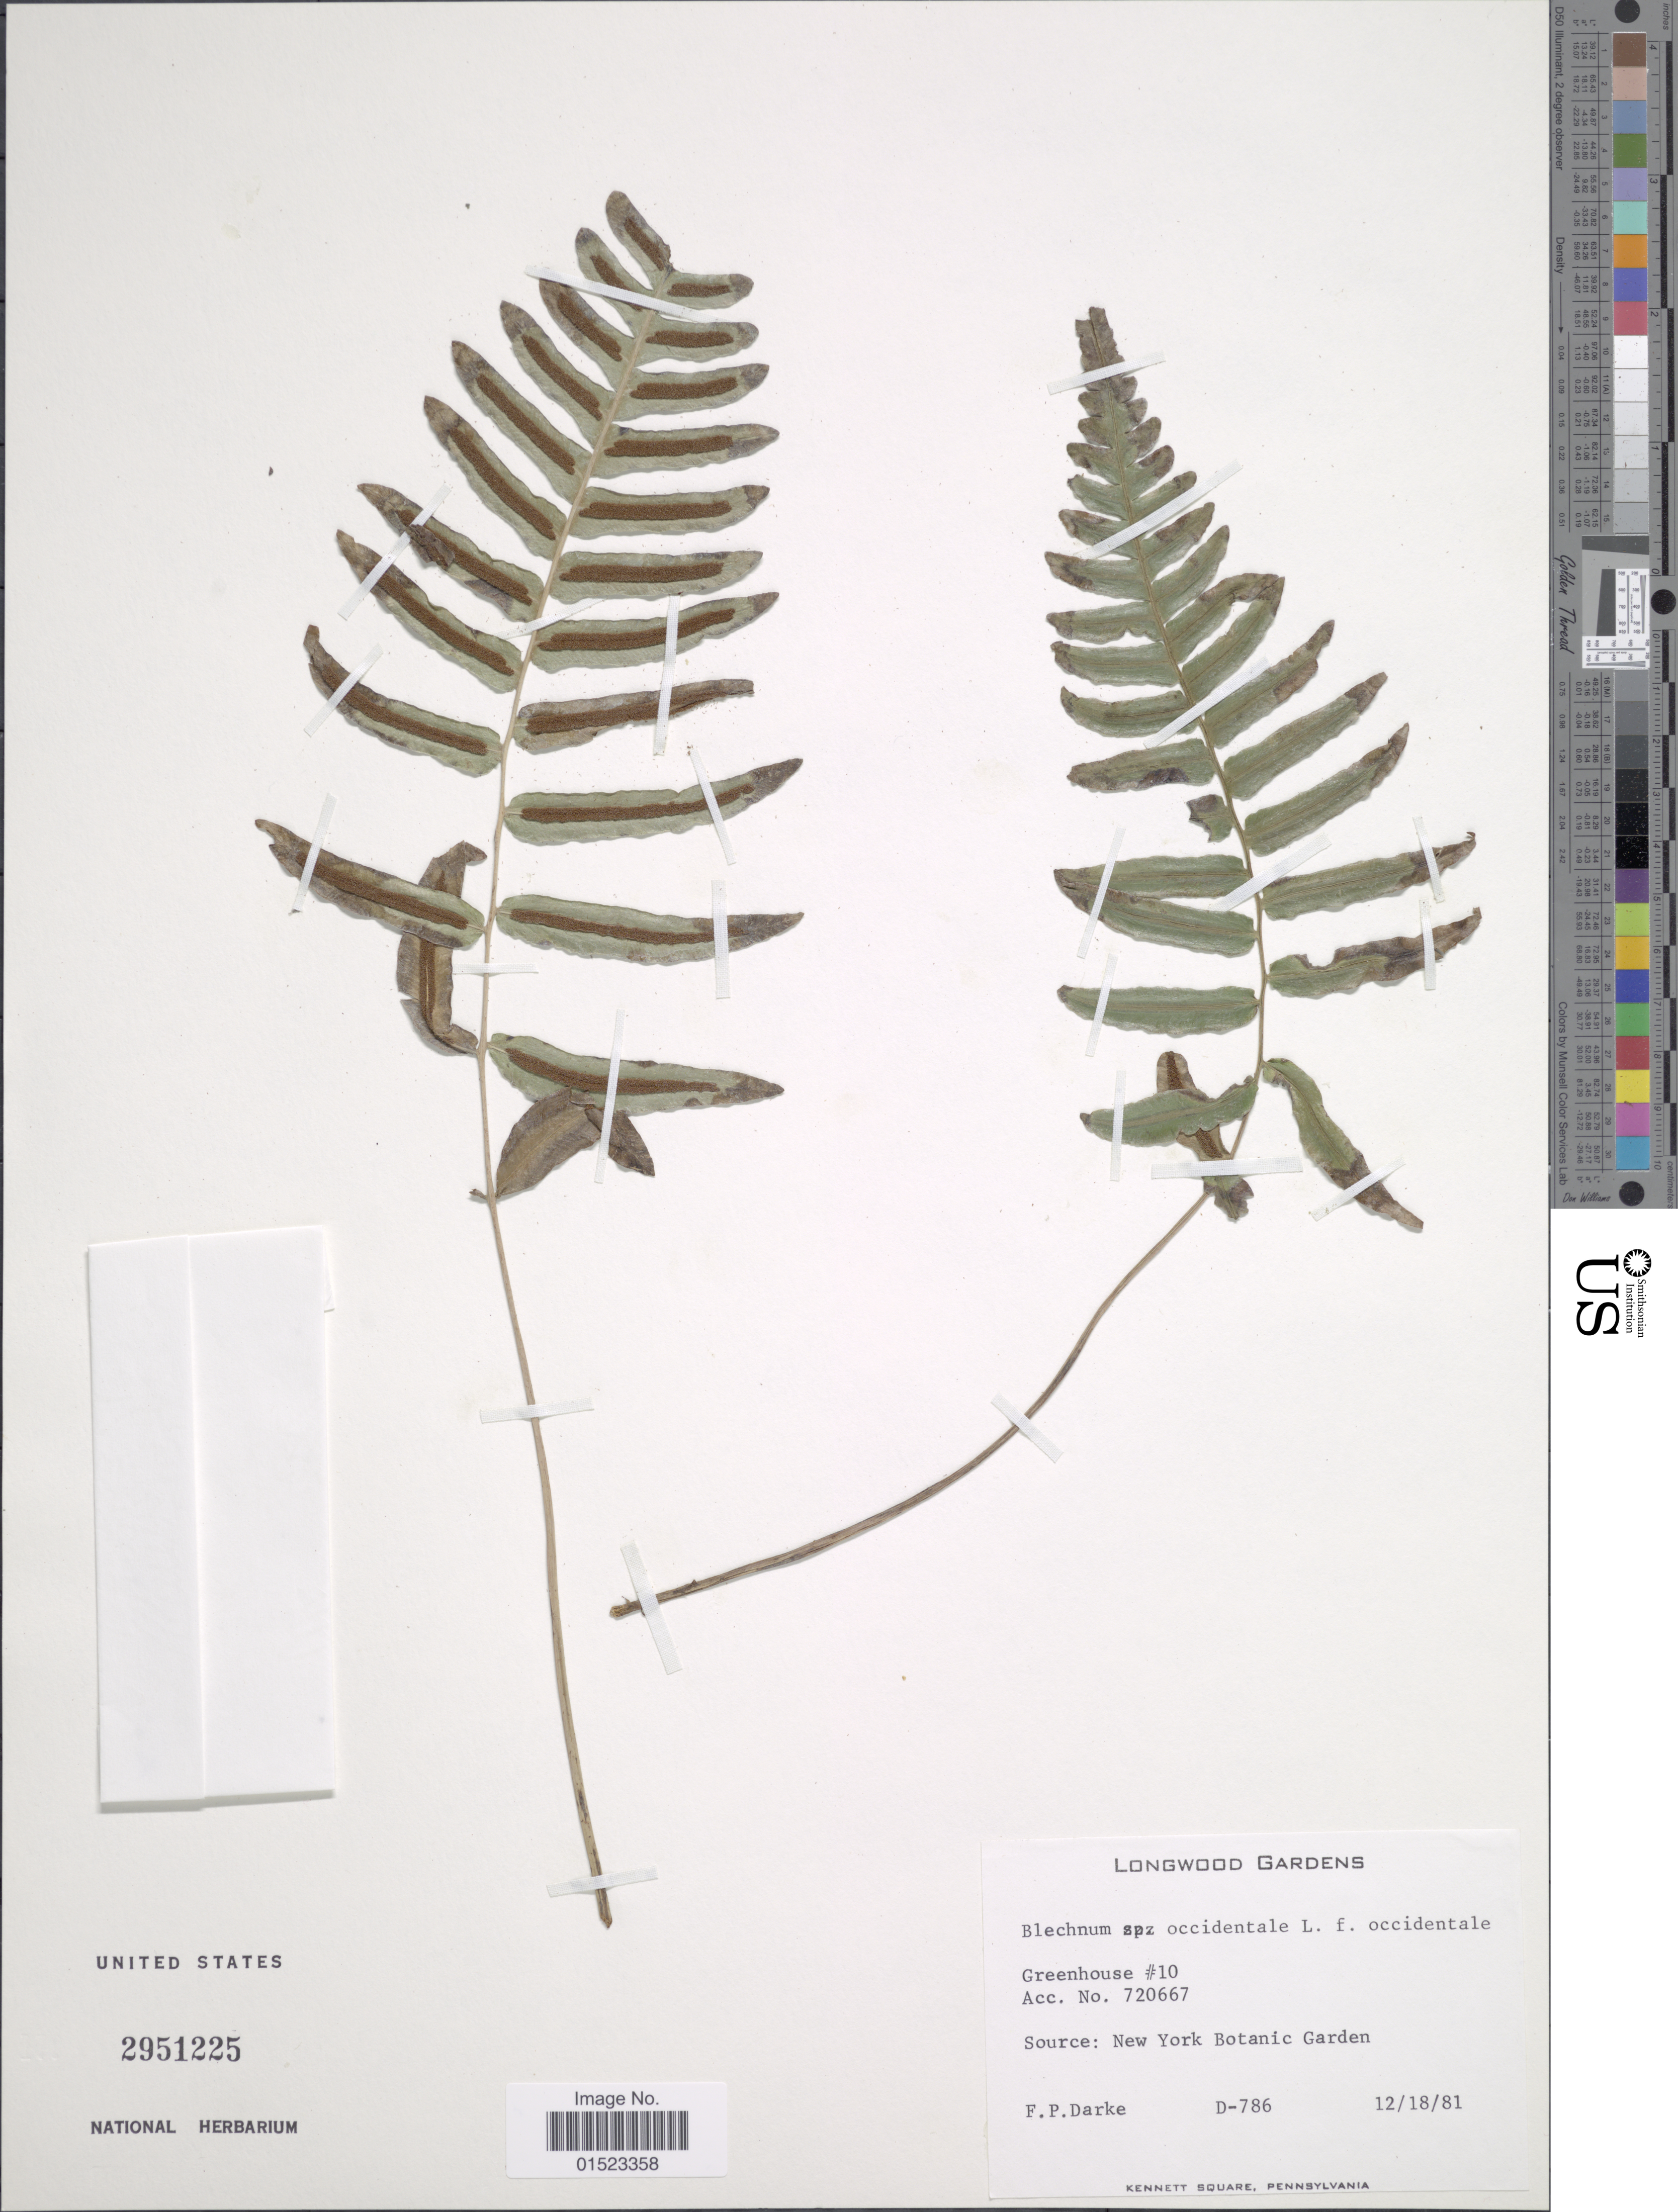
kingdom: Plantae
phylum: Tracheophyta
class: Polypodiopsida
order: Polypodiales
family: Blechnaceae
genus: Blechnum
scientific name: Blechnum occidentale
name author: L.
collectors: F. Darke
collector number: D-789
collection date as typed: Transcribed d/m/y: 18/12/81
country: United States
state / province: New York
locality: New York Botanic Garden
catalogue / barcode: US 2951225